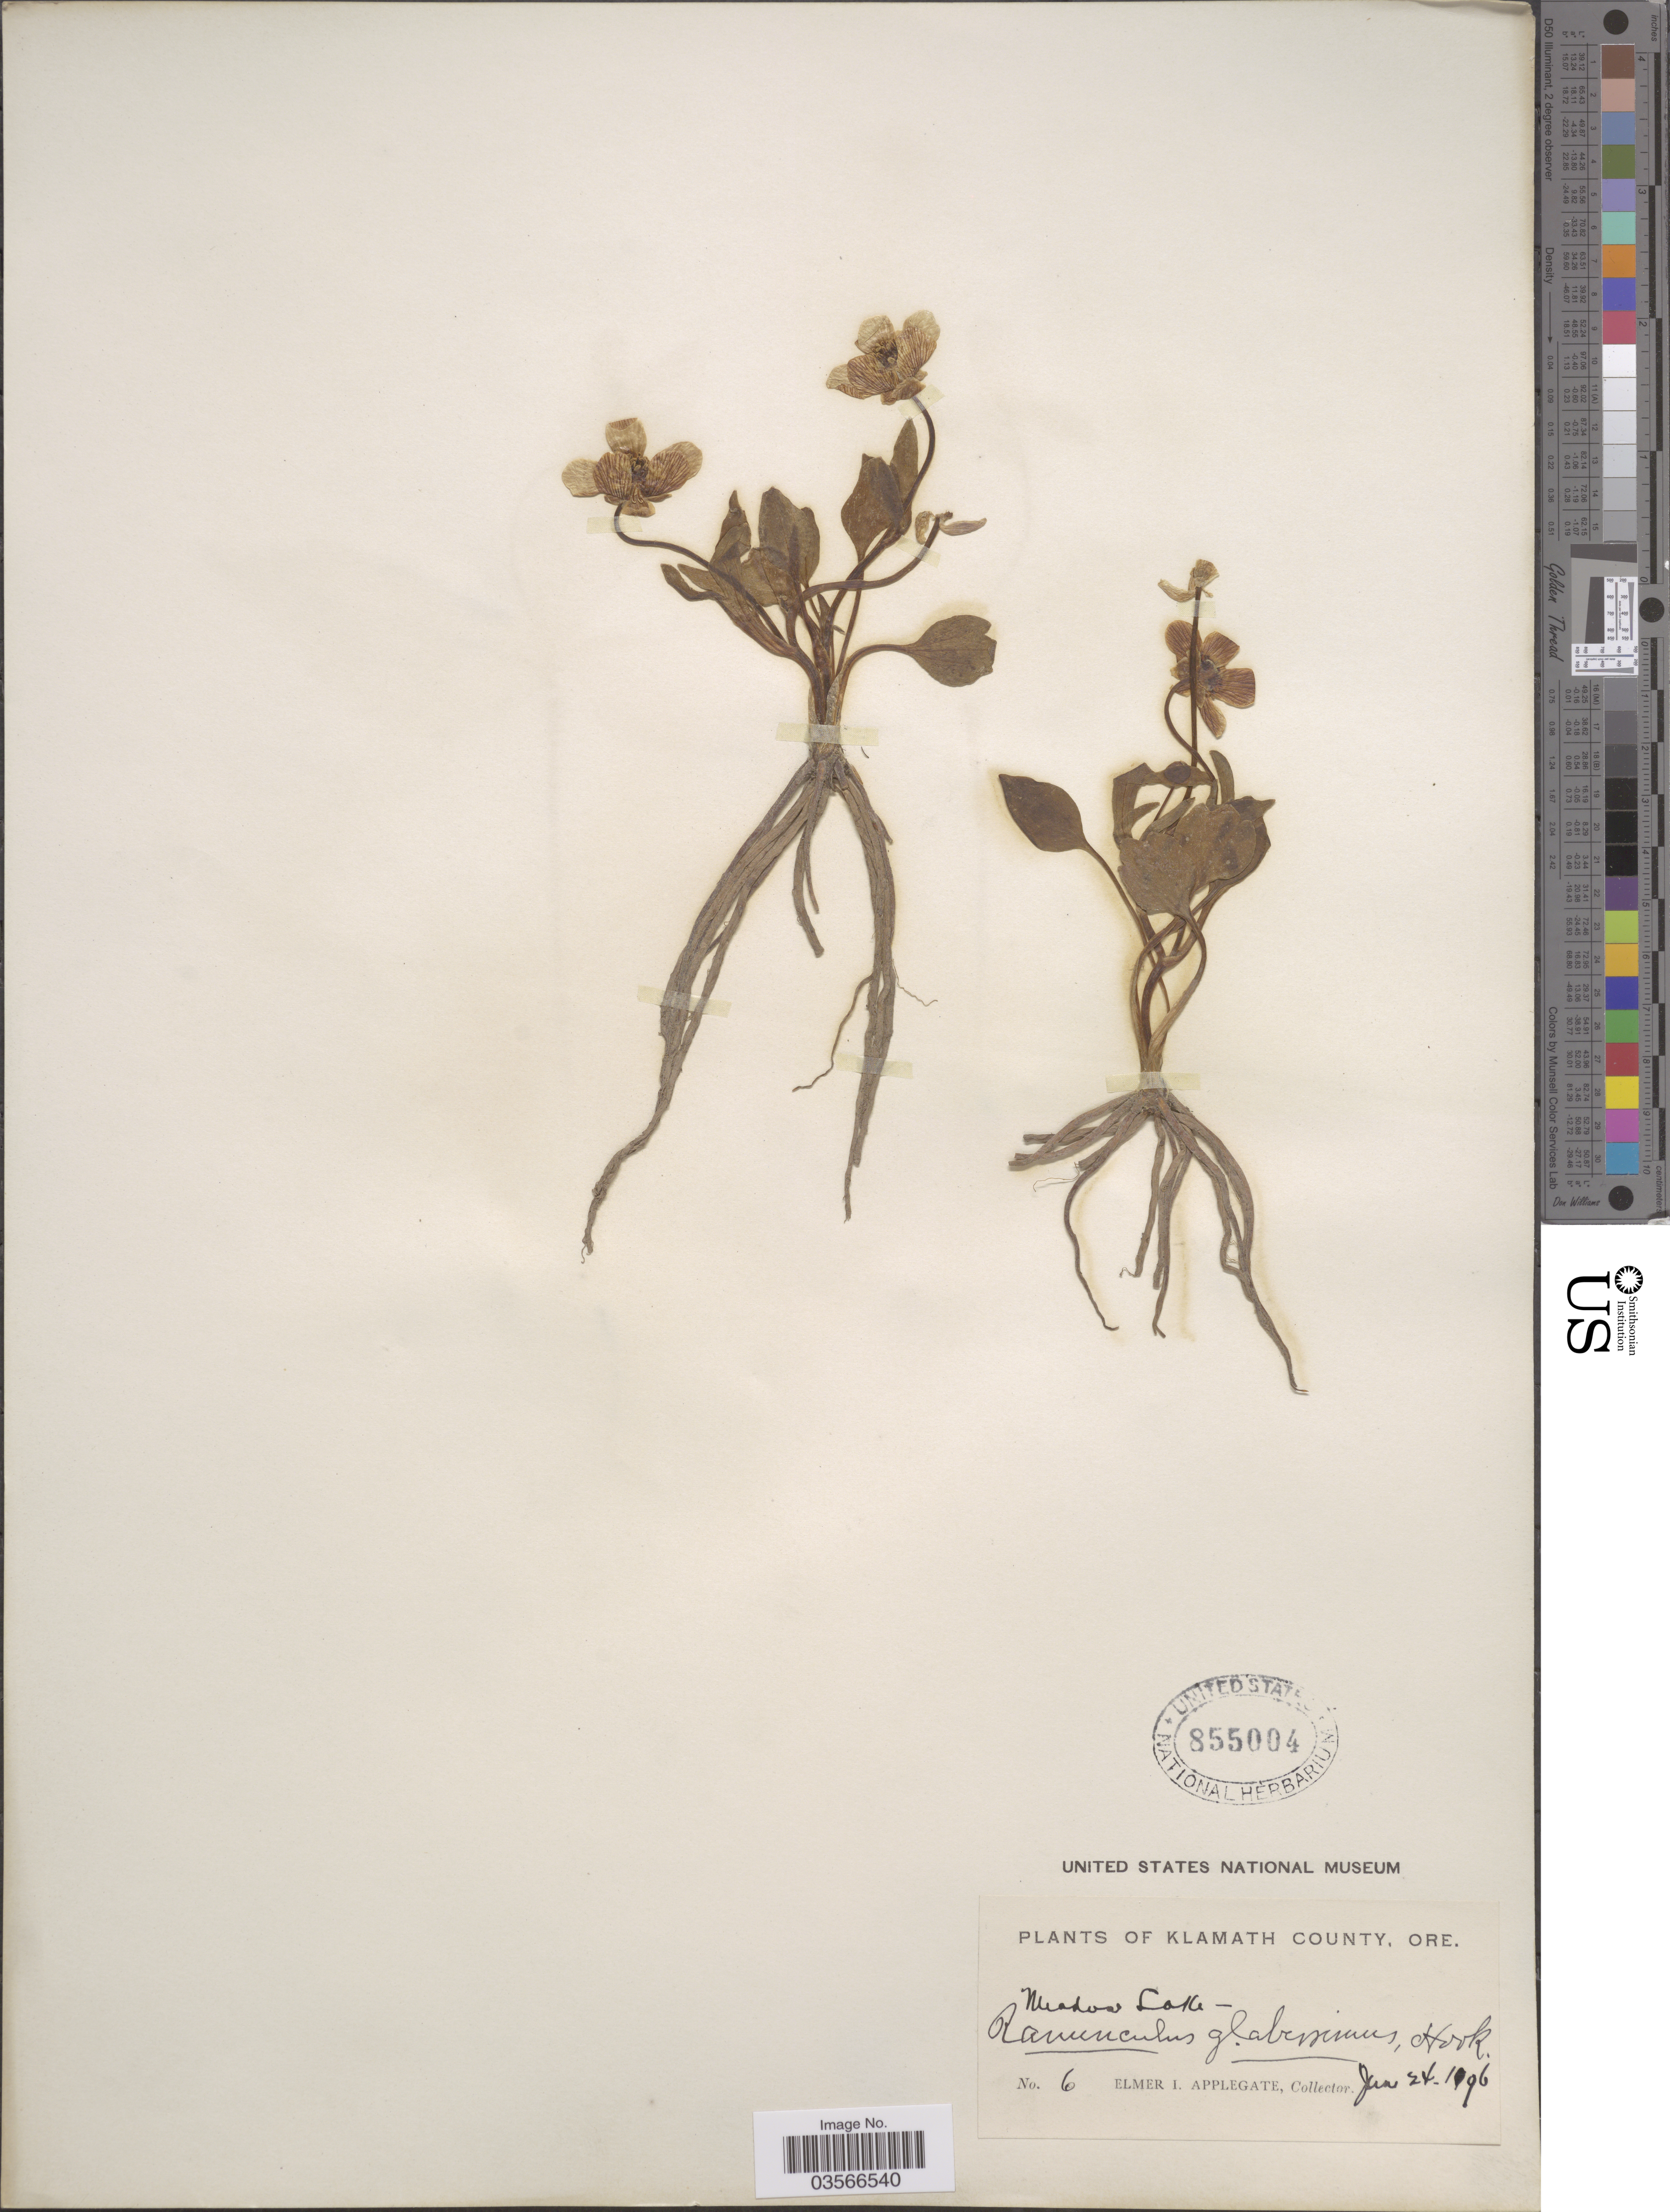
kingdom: Plantae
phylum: Tracheophyta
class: Magnoliopsida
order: Ranunculales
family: Ranunculaceae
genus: Ranunculus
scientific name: Ranunculus glaberrimus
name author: Hook.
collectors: E. I. Applegate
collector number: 6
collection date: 1896-06-24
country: United States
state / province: Oregon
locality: Klamath County. Meadow Lake.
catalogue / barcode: US 855004